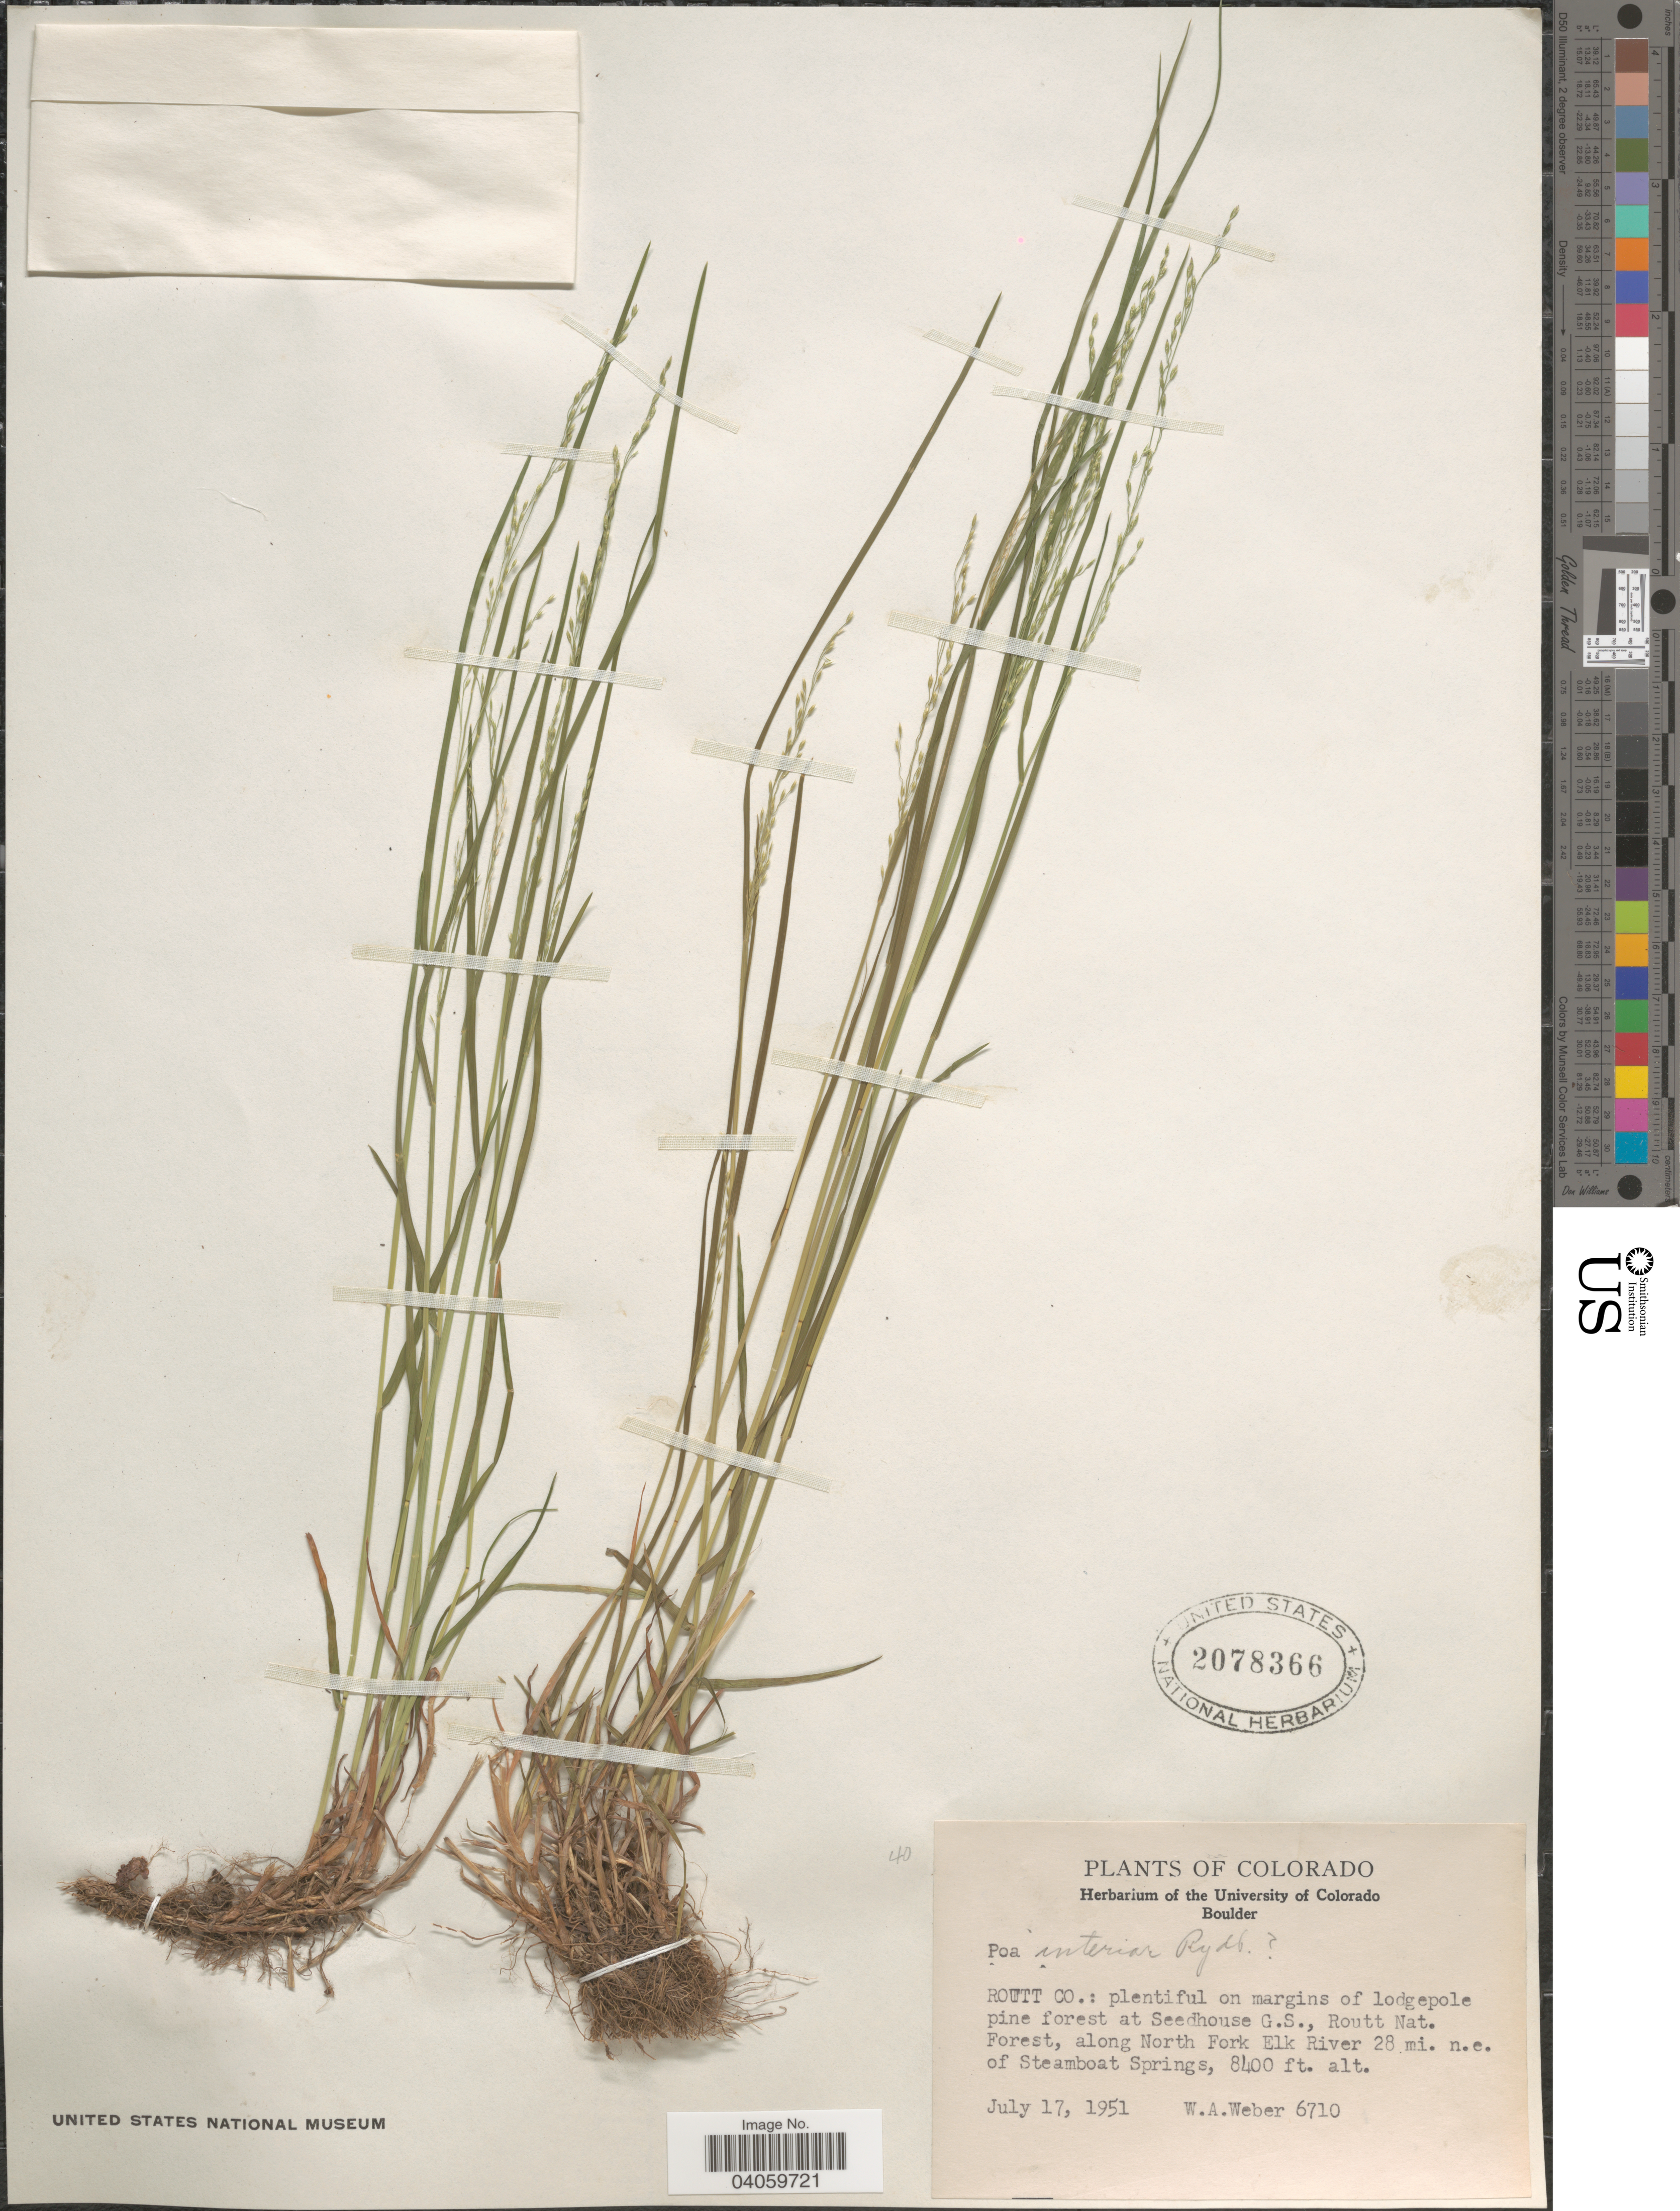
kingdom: Plantae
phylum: Tracheophyta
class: Liliopsida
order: Poales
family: Poaceae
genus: Poa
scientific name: Poa interior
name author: Rydb.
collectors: W. A. Weber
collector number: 6710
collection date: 1951-07-17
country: United States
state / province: Colorado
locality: Routt Co.: plentiful on margins of lodgepole pine forest at Seedhouse G.S., Routt Nat. Forest, along North Fork Elk River 28 mi. n.e. of Steamboat Springs.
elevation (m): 2560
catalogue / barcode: US 2078366